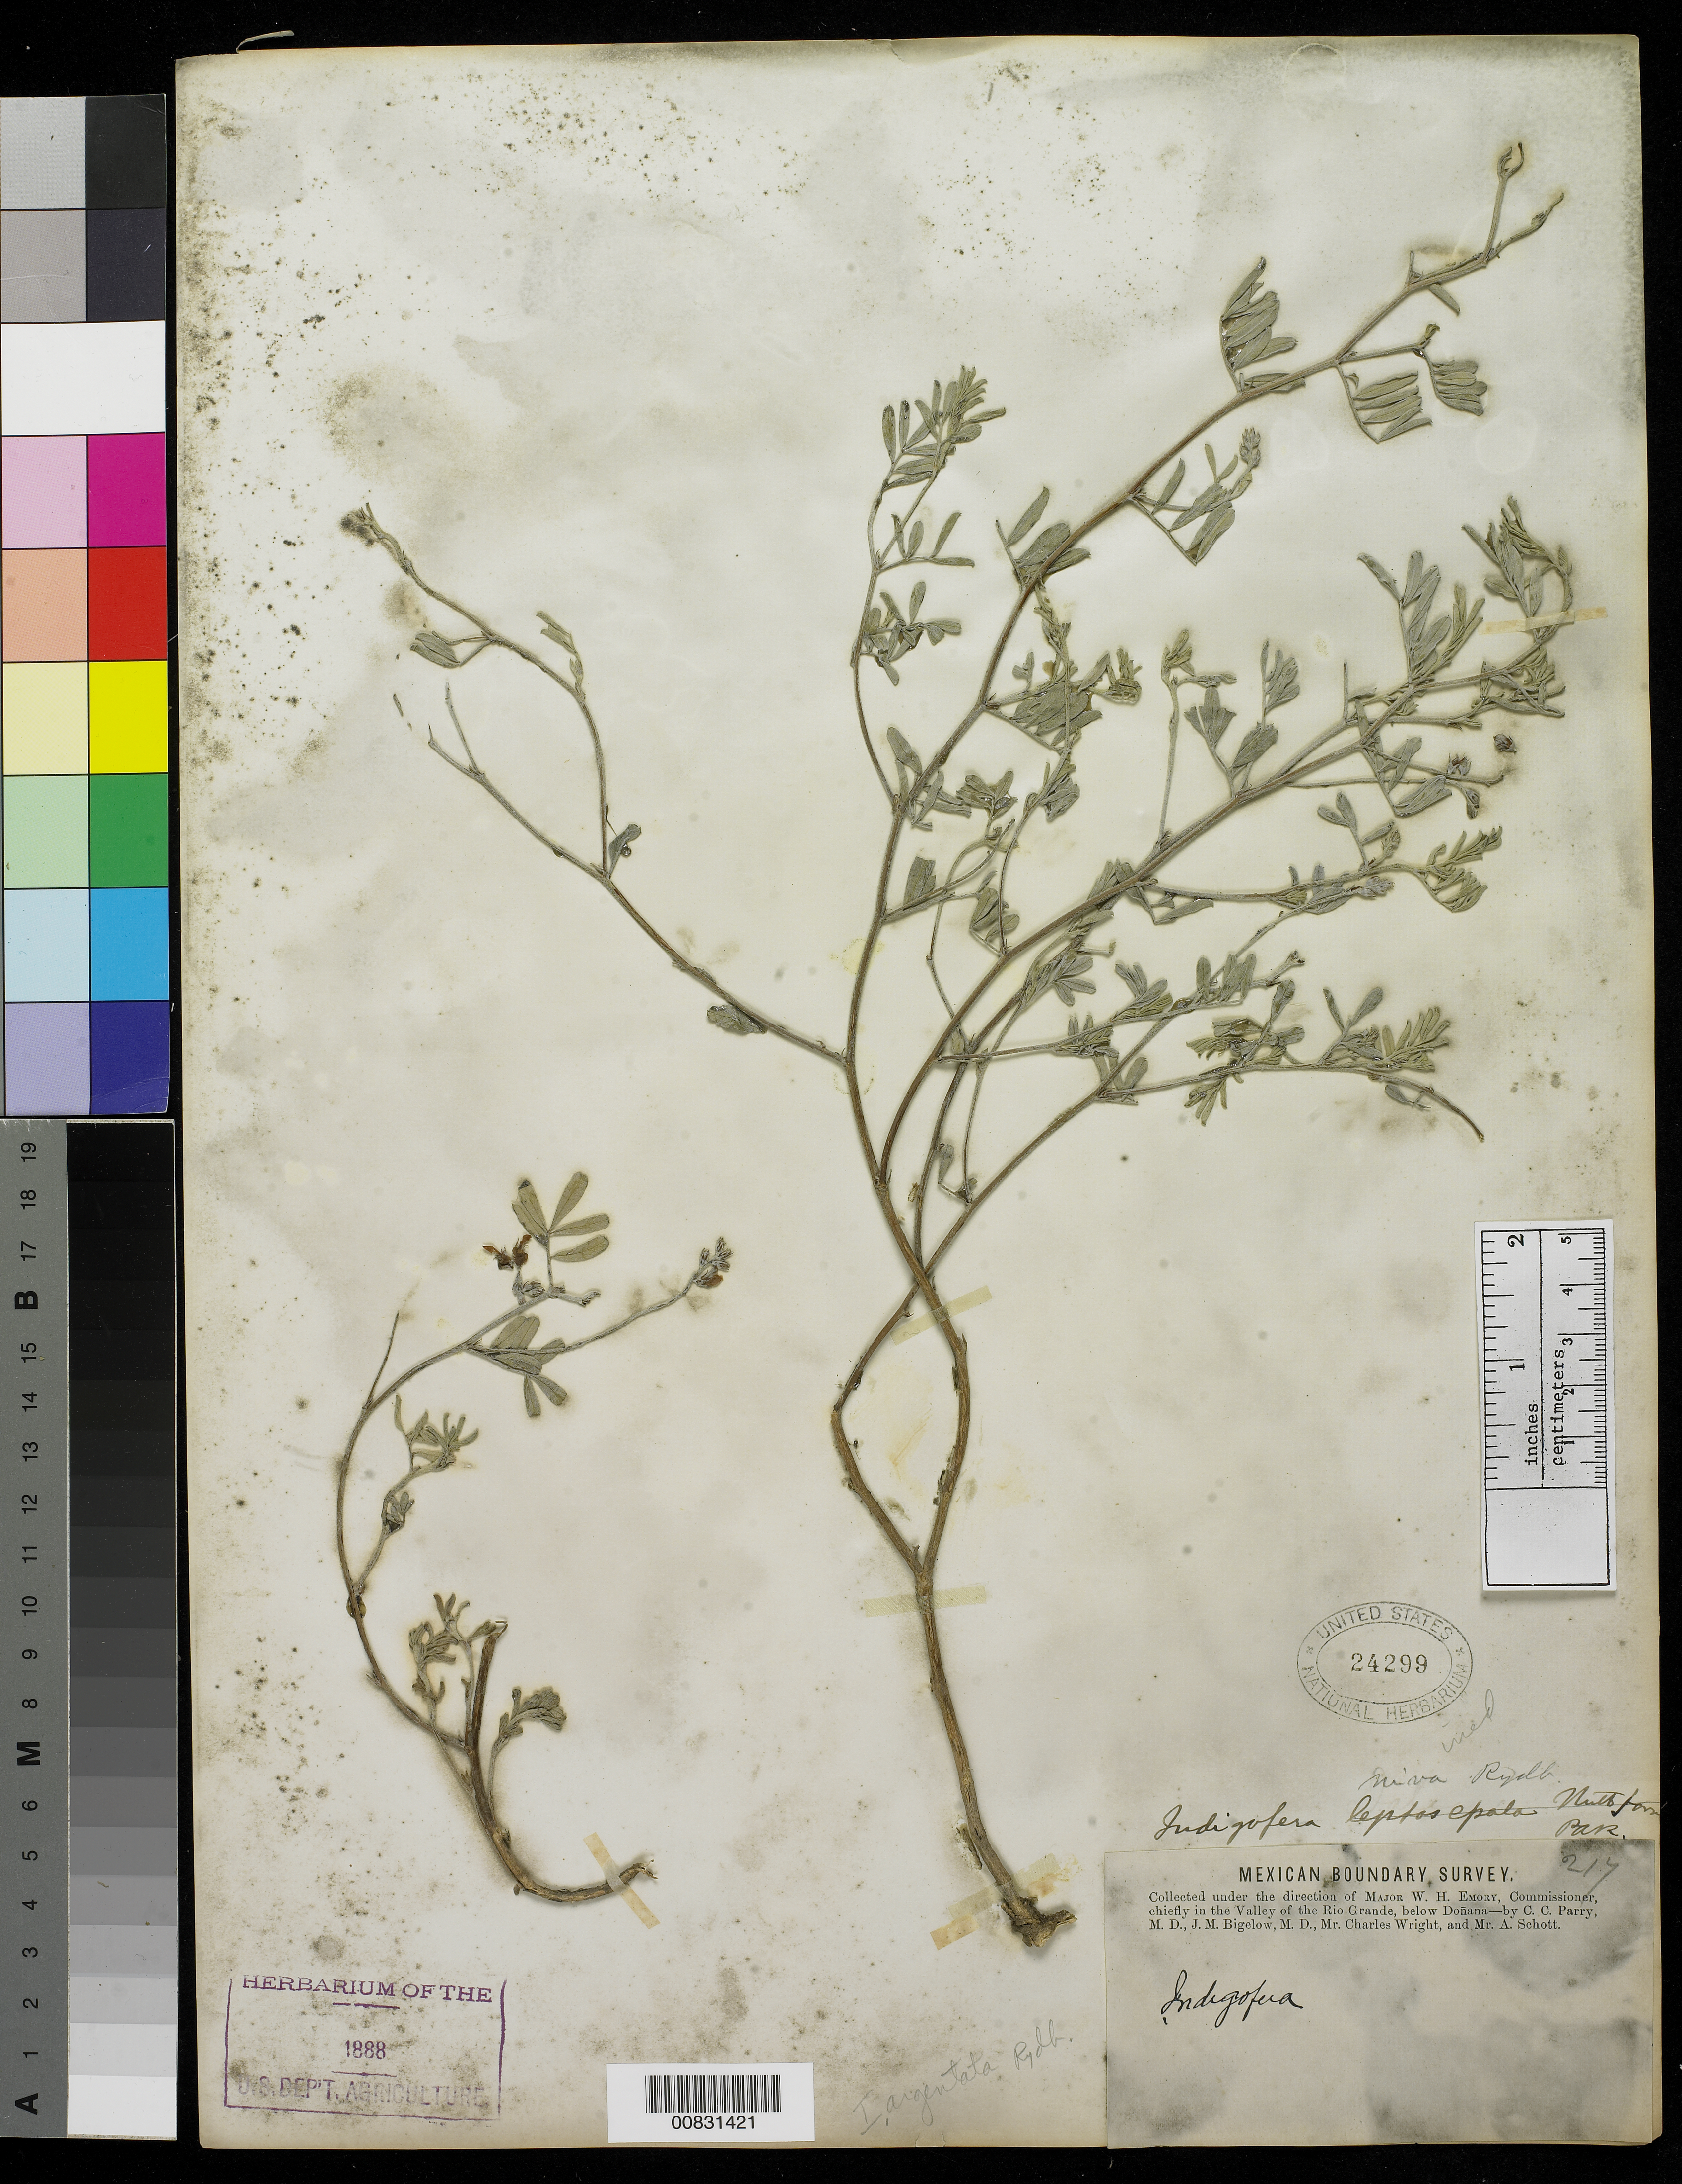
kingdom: Plantae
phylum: Tracheophyta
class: Magnoliopsida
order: Fabales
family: Fabaceae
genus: Indigofera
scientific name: Indigofera argentata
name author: Rydb.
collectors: C. C. Parry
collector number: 217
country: United States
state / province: New Mexico / Texas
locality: Valley of the Rio Grande, below Doñana.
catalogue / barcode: US 24299